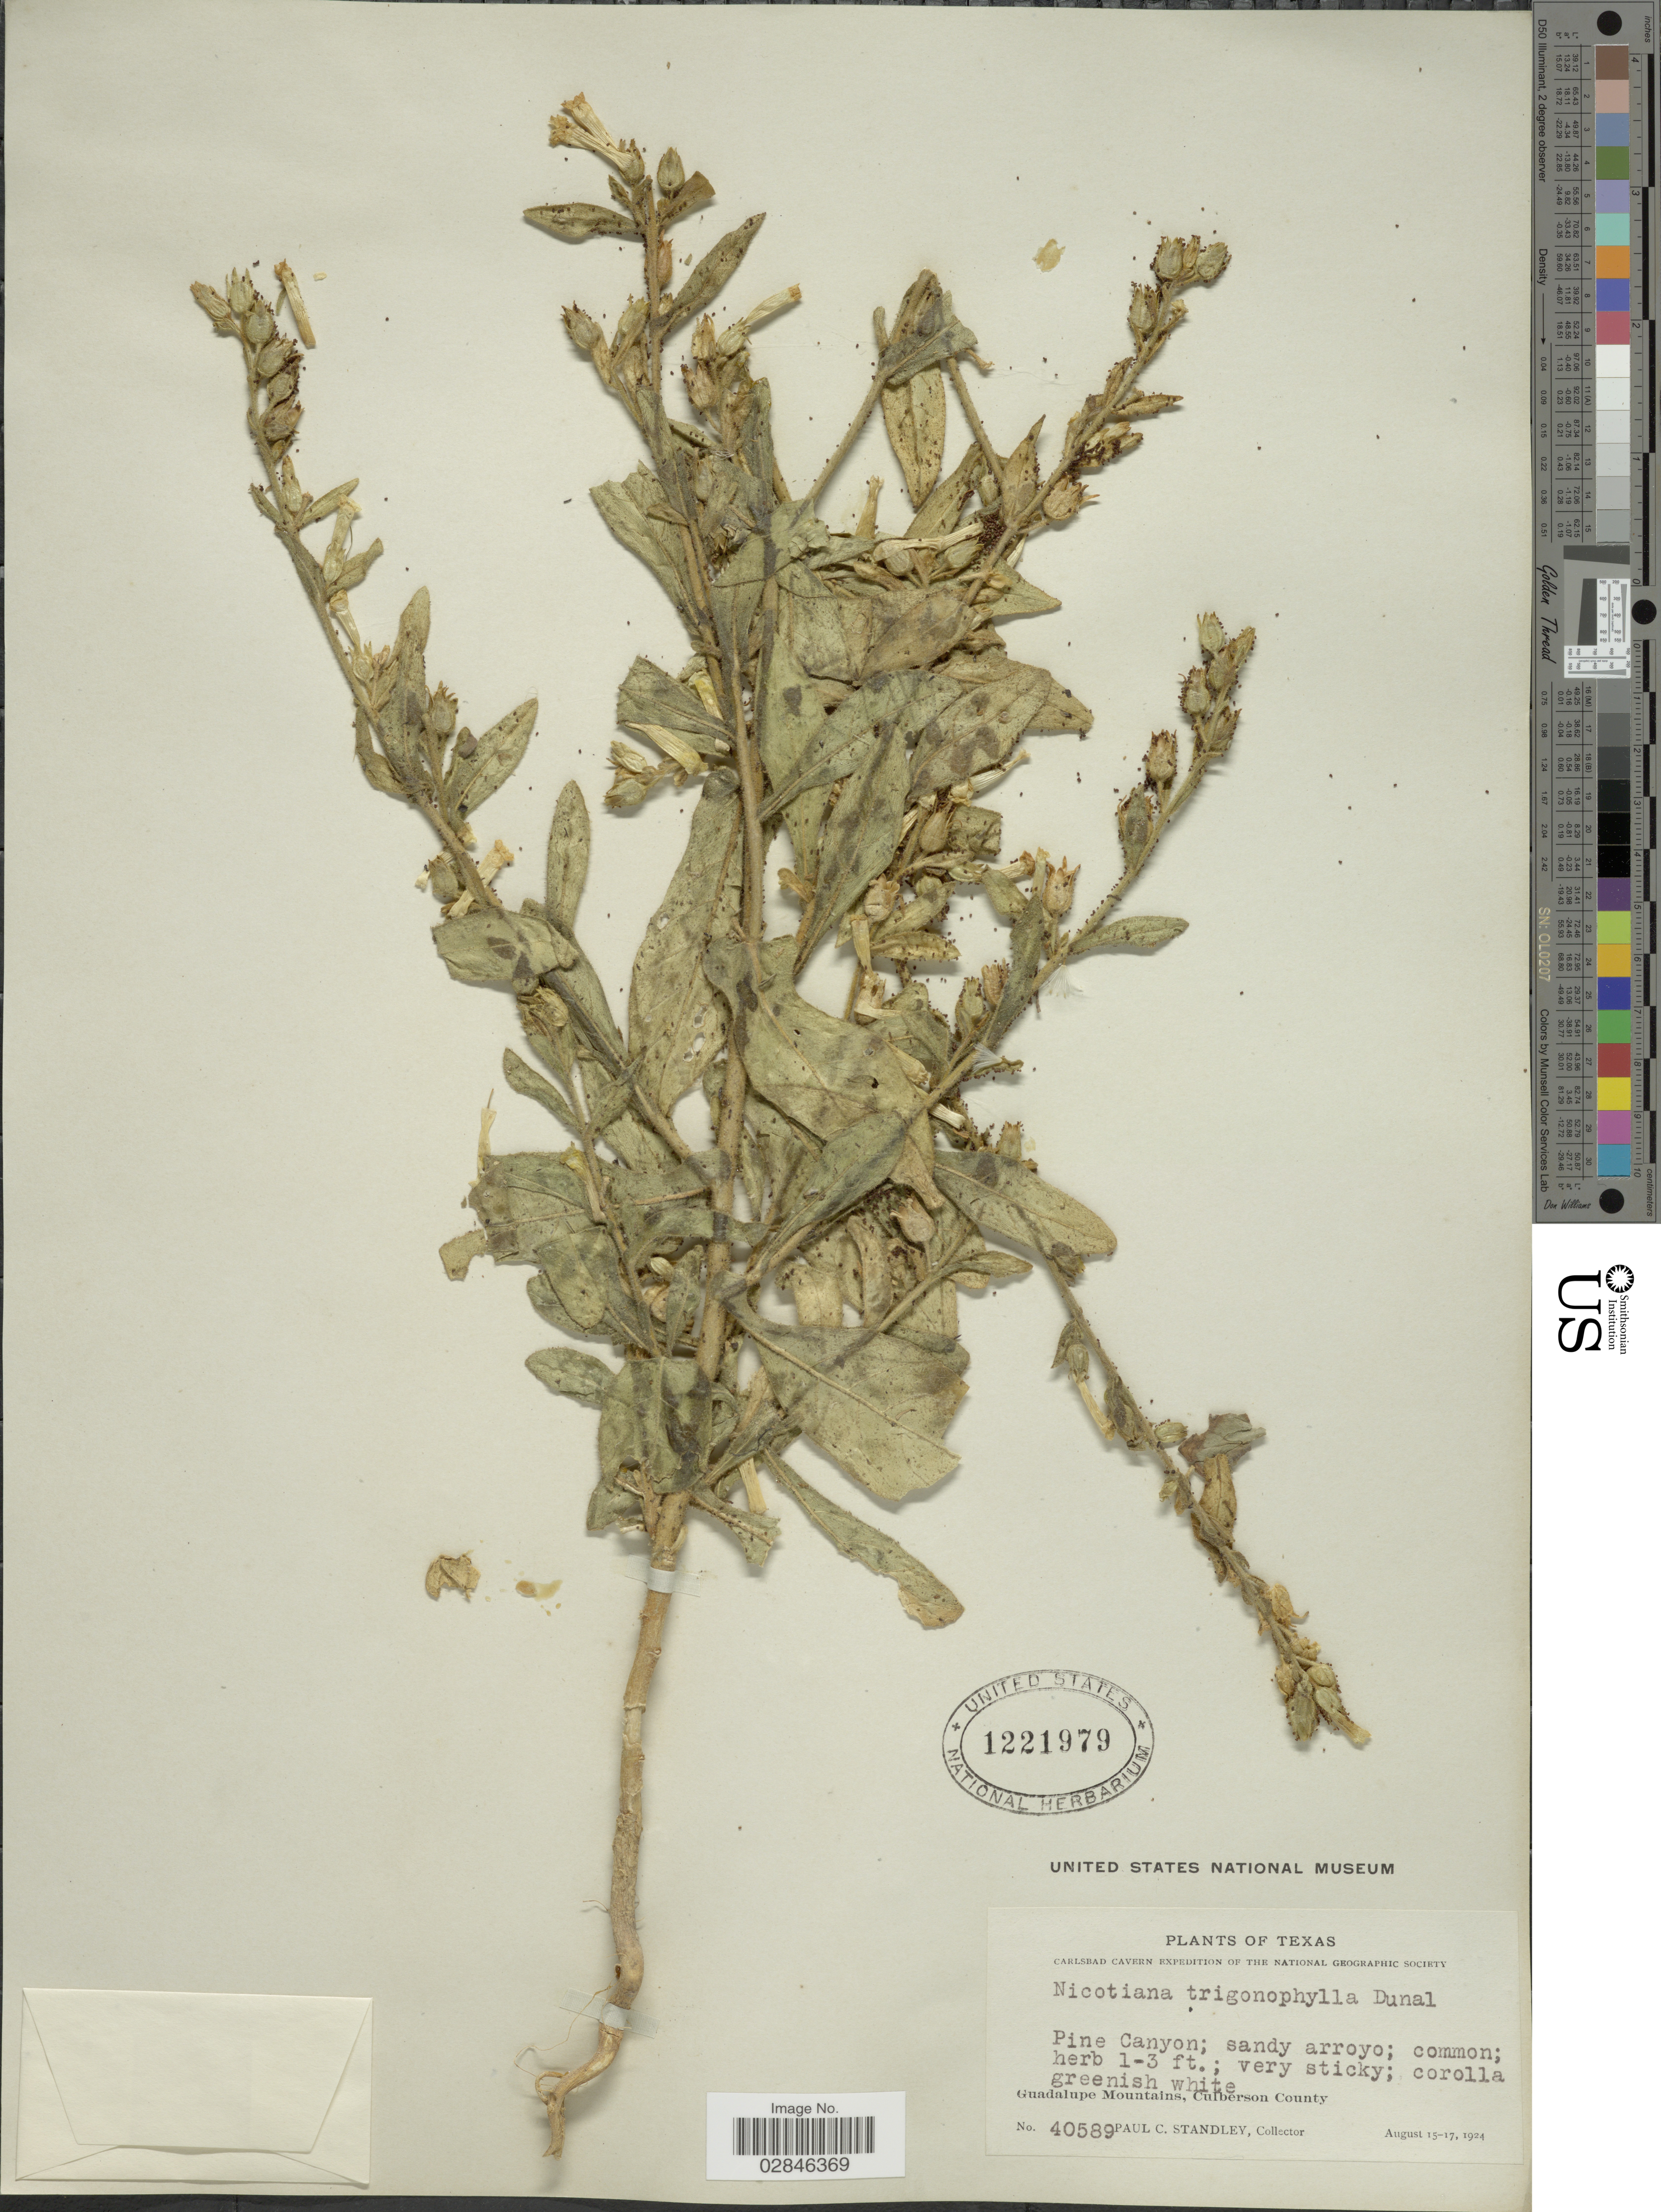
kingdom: Plantae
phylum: Tracheophyta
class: Magnoliopsida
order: Solanales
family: Solanaceae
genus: Nicotiana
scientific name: Nicotiana trigonophylla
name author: Dunal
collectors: P. C. Standley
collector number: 40589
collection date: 1924-08-15/1924-08-17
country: United States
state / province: Texas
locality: Guadalupe Mountains, Culberson County.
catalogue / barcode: US 1221979